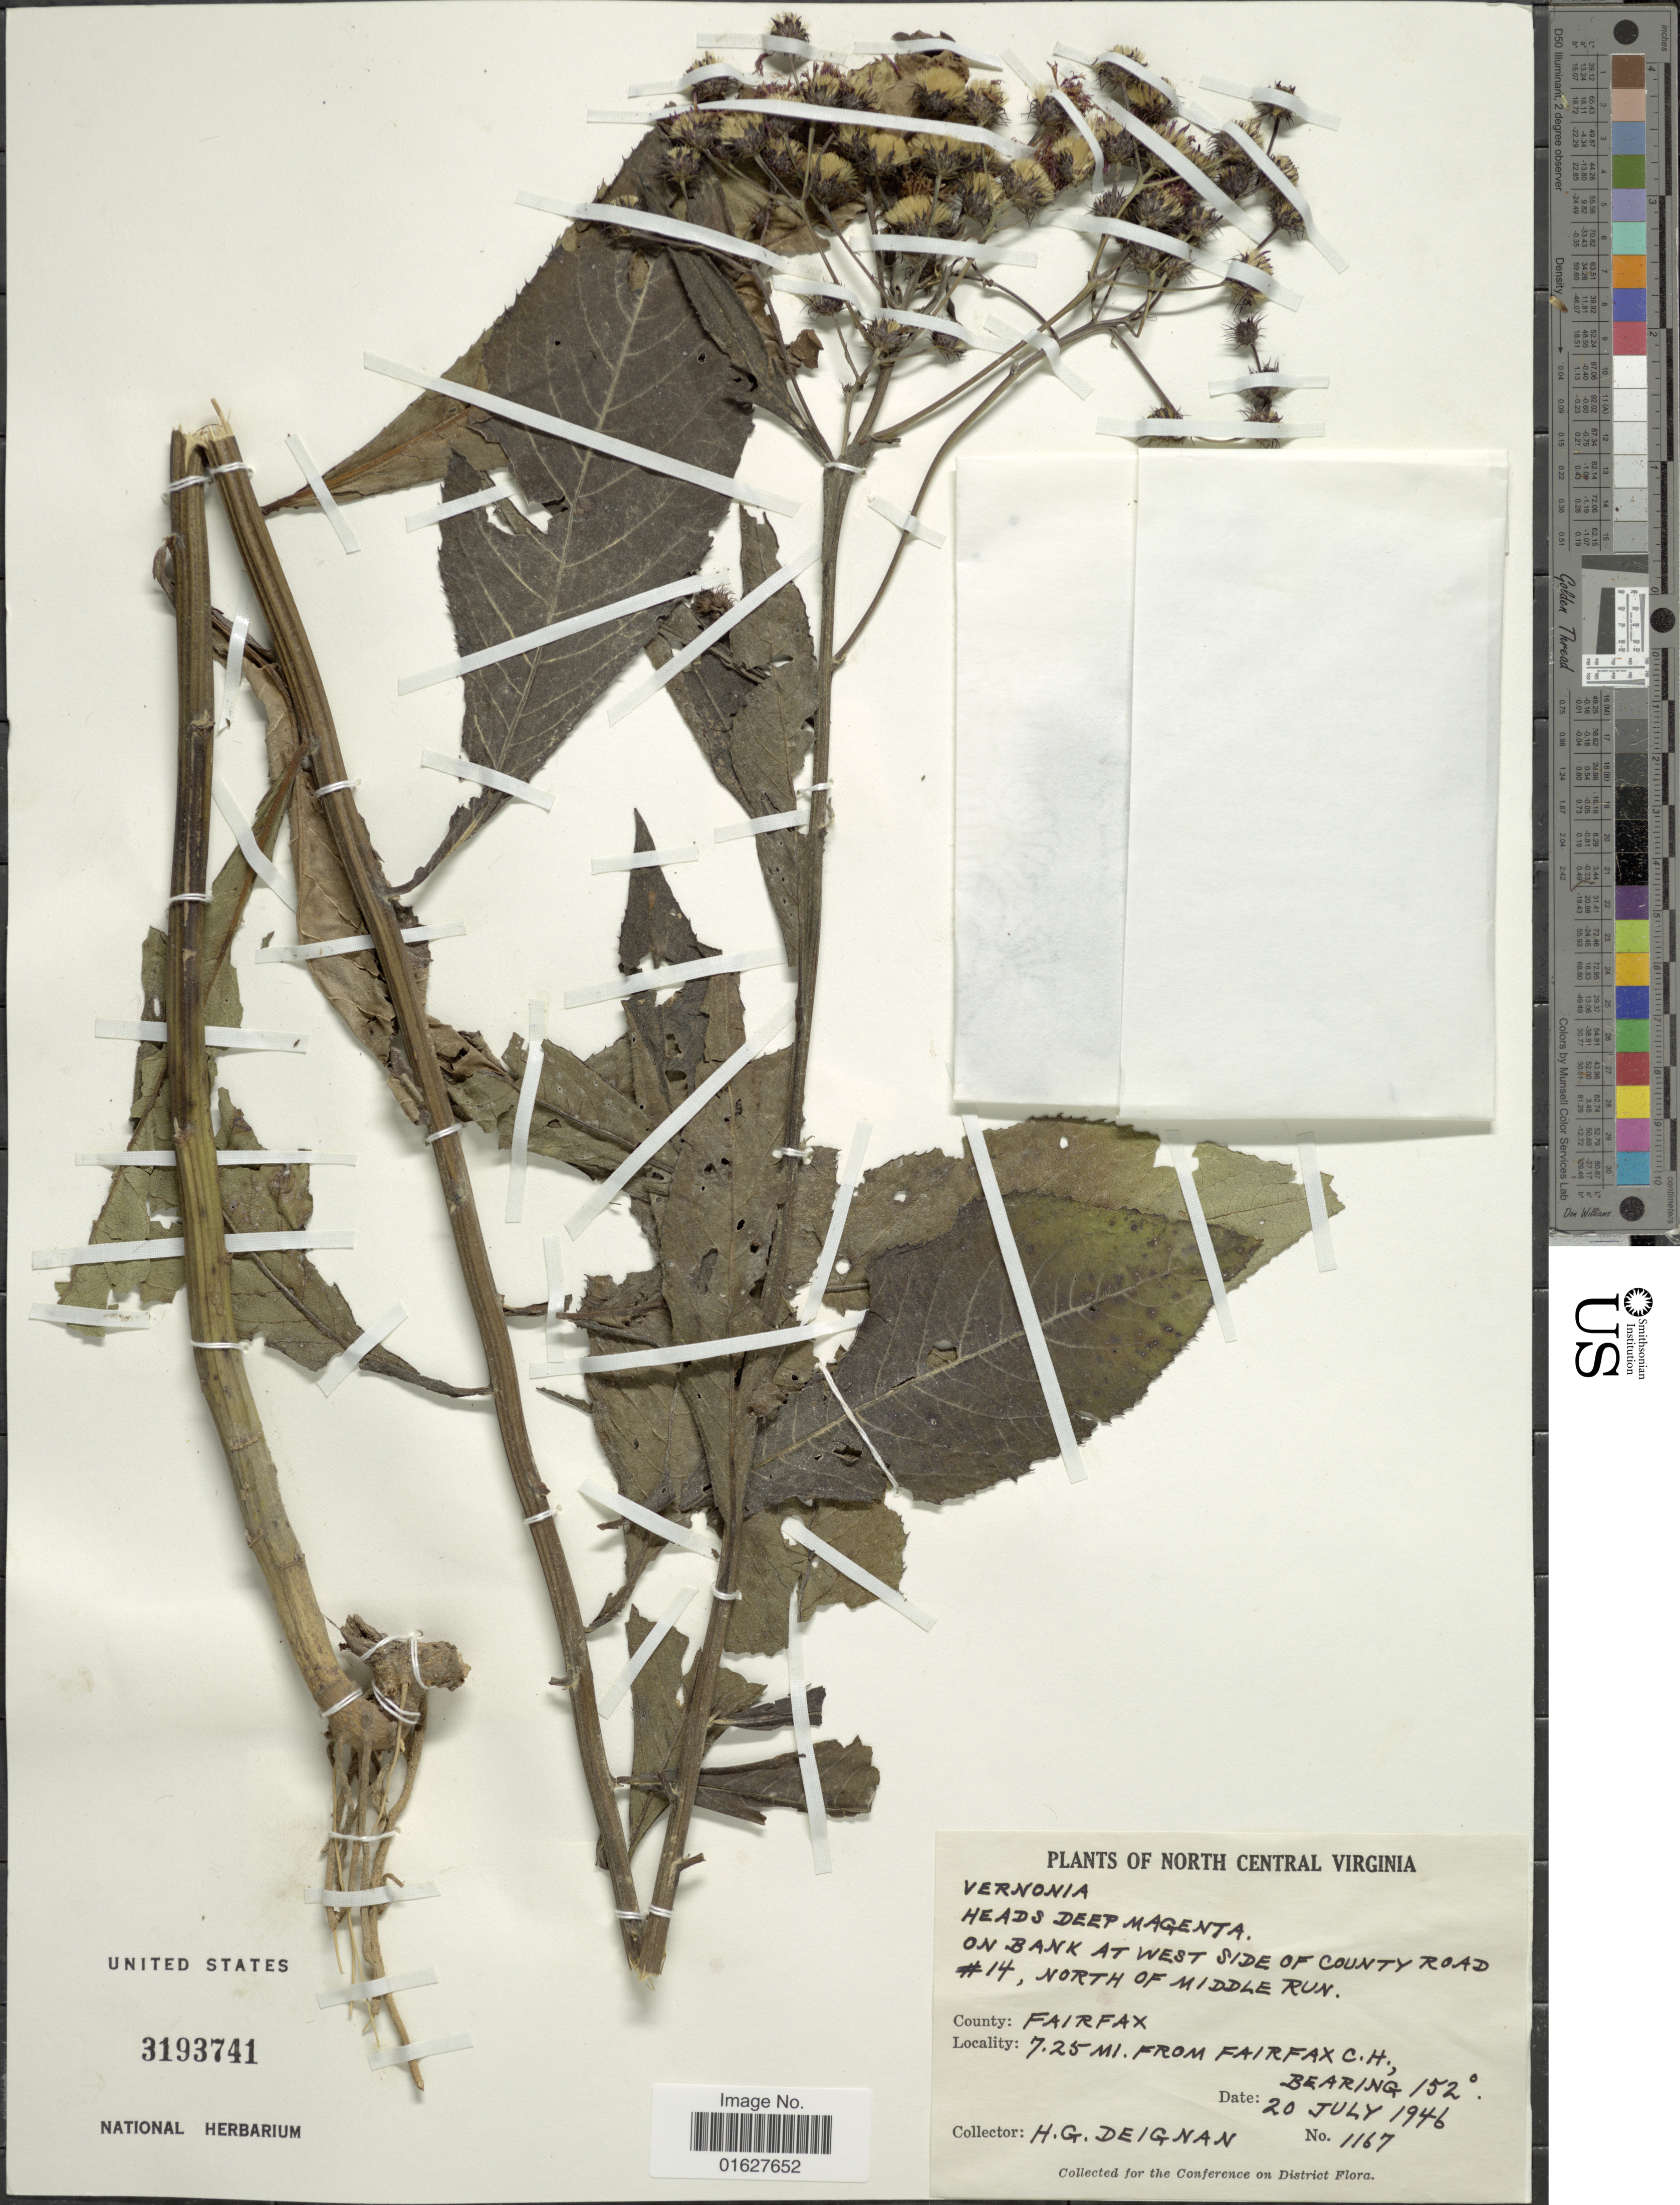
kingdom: Plantae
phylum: Tracheophyta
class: Magnoliopsida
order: Asterales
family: Asteraceae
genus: Vernonia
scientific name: Vernonia glauca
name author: (L.) Willd.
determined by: Renon, Polla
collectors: H. Deignan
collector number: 1167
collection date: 1946-07-20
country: United States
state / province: Virginia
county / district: Fairfax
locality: North Central Virginia. County: Fairfax. 7.25 mi. from Fairfax C,. H.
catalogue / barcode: US 3193741